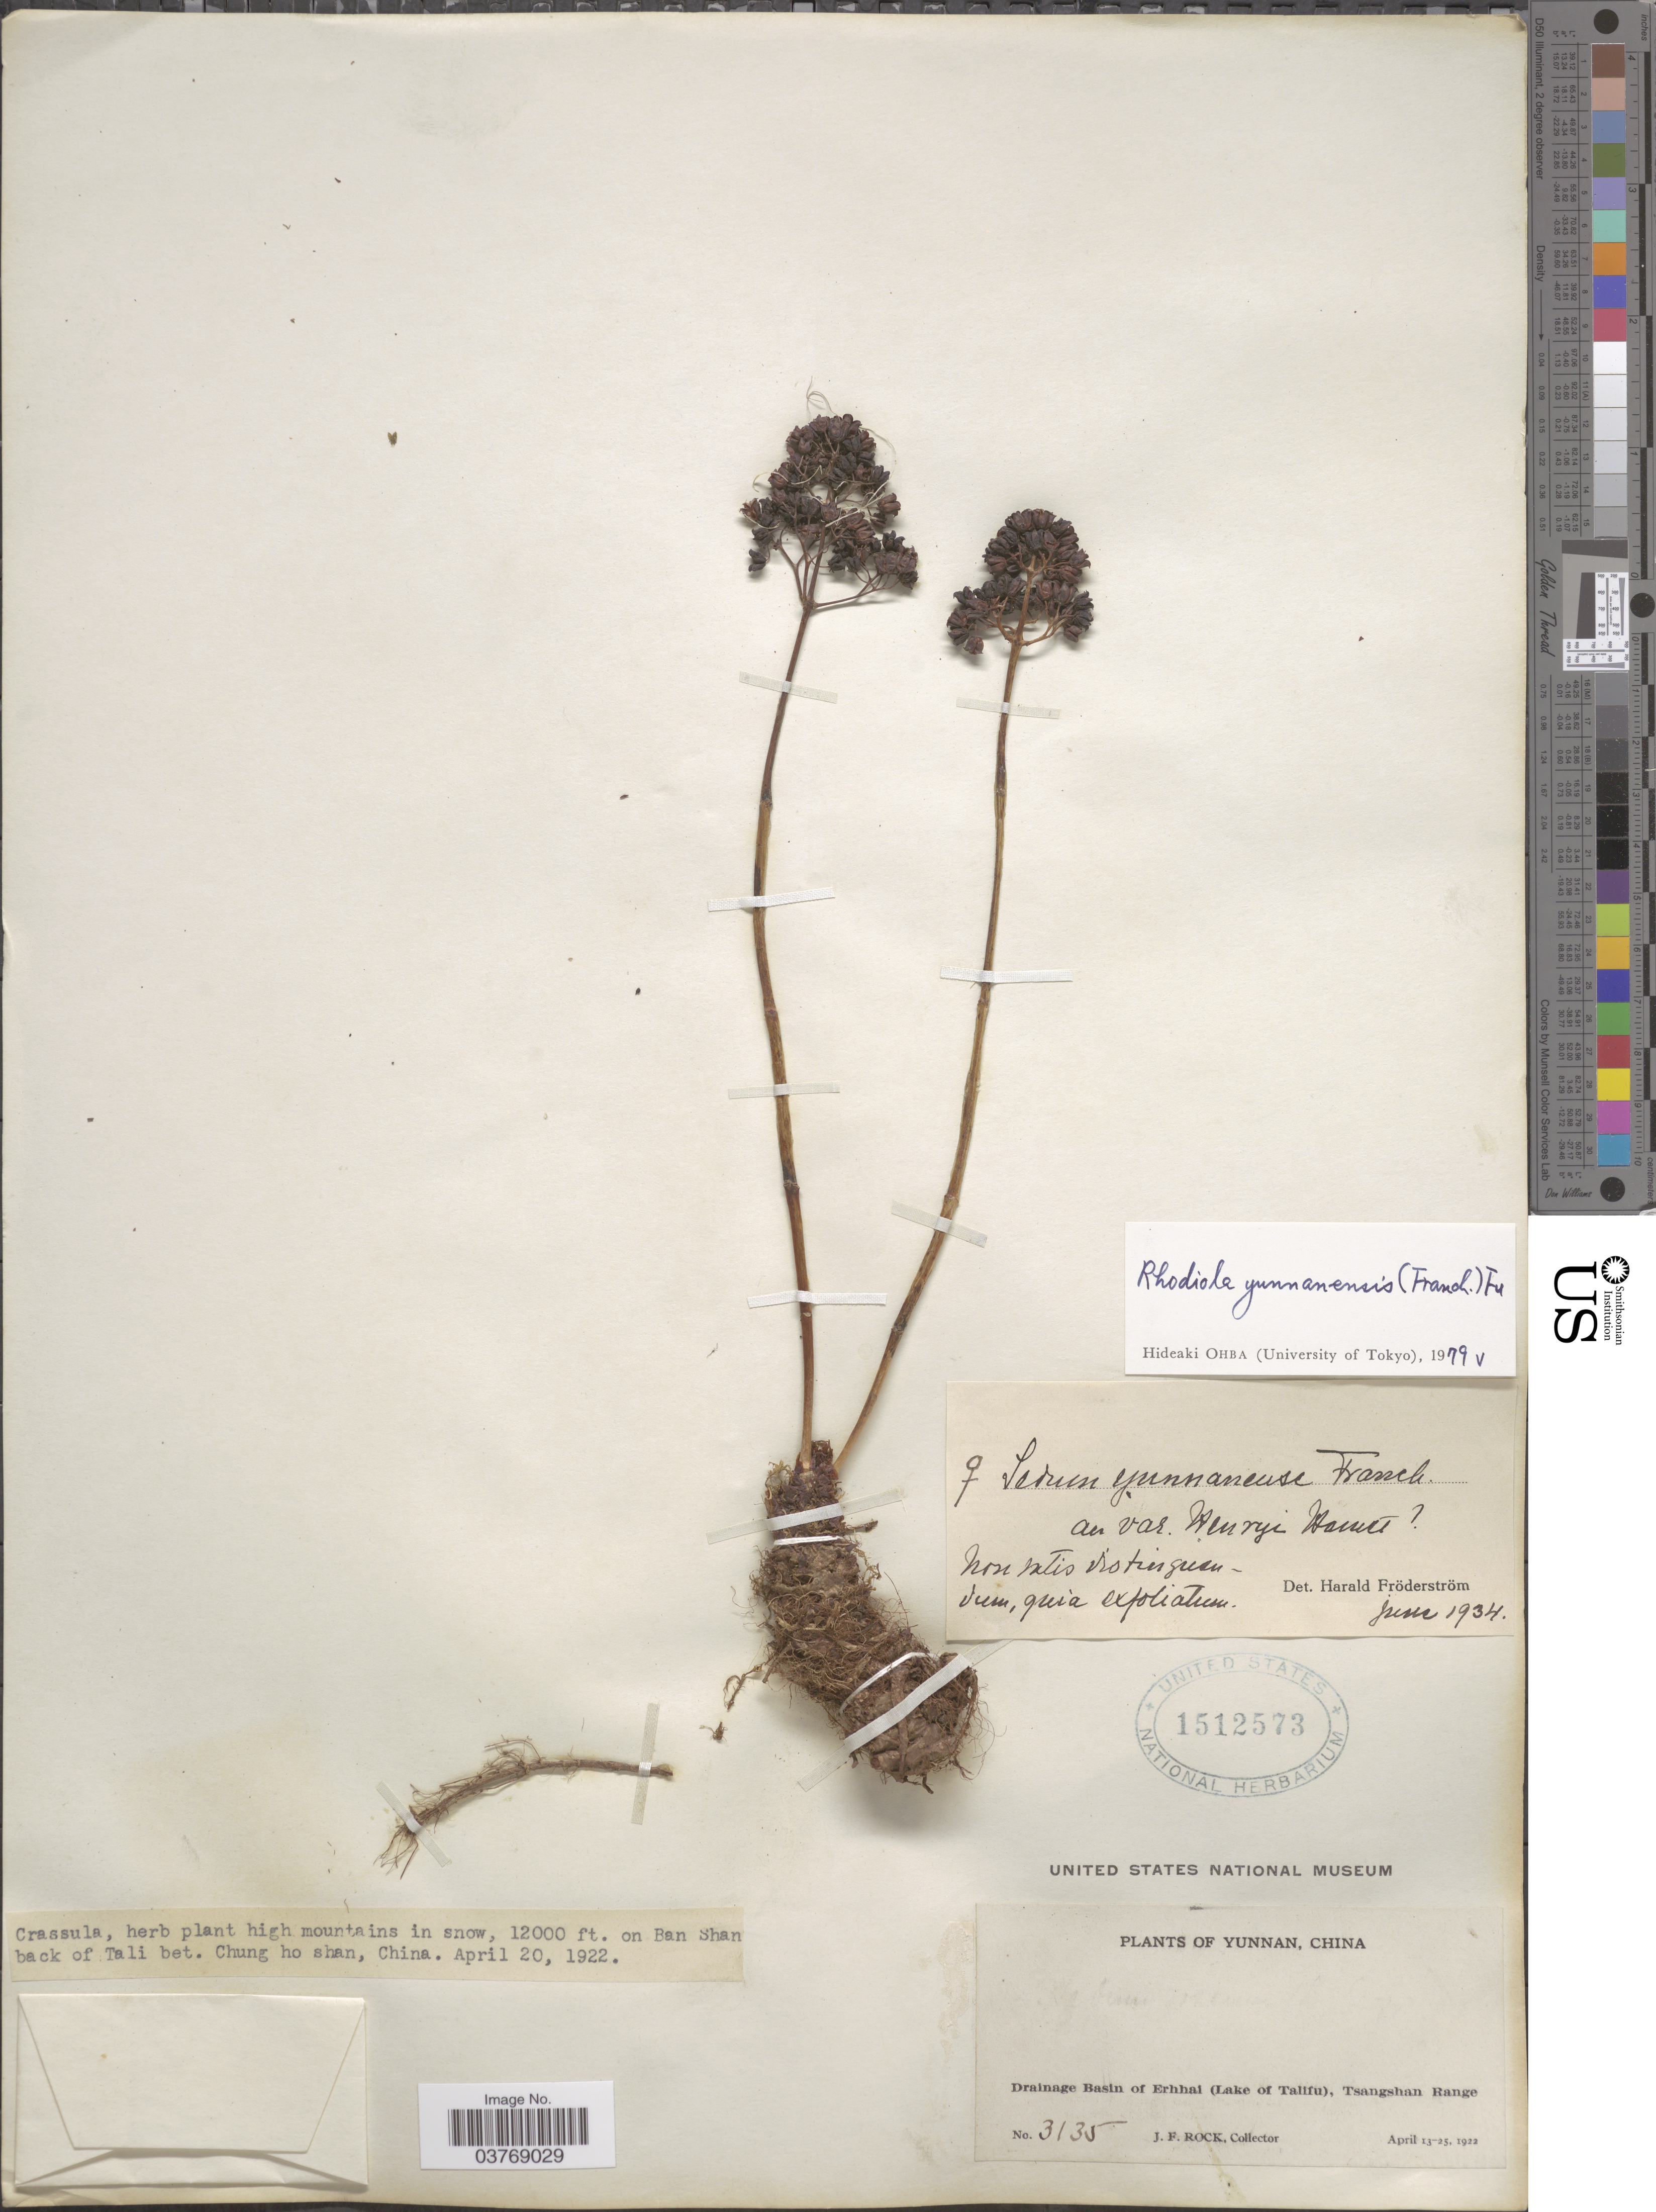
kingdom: Plantae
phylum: Tracheophyta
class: Magnoliopsida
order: Saxifragales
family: Crassulaceae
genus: Rhodiola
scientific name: Rhodiola yunnanensis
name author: (Franch.) S.H. Fu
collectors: J. Rock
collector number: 3135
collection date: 1922-04-20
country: China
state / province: Yunnan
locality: High mountains in snow on Ban Shan back of Tali bet. Chung ho Shan. Drainage Basin of Erhhai (Lake of Talifu), Tsangshan Range.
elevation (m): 3658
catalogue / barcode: US 1512573